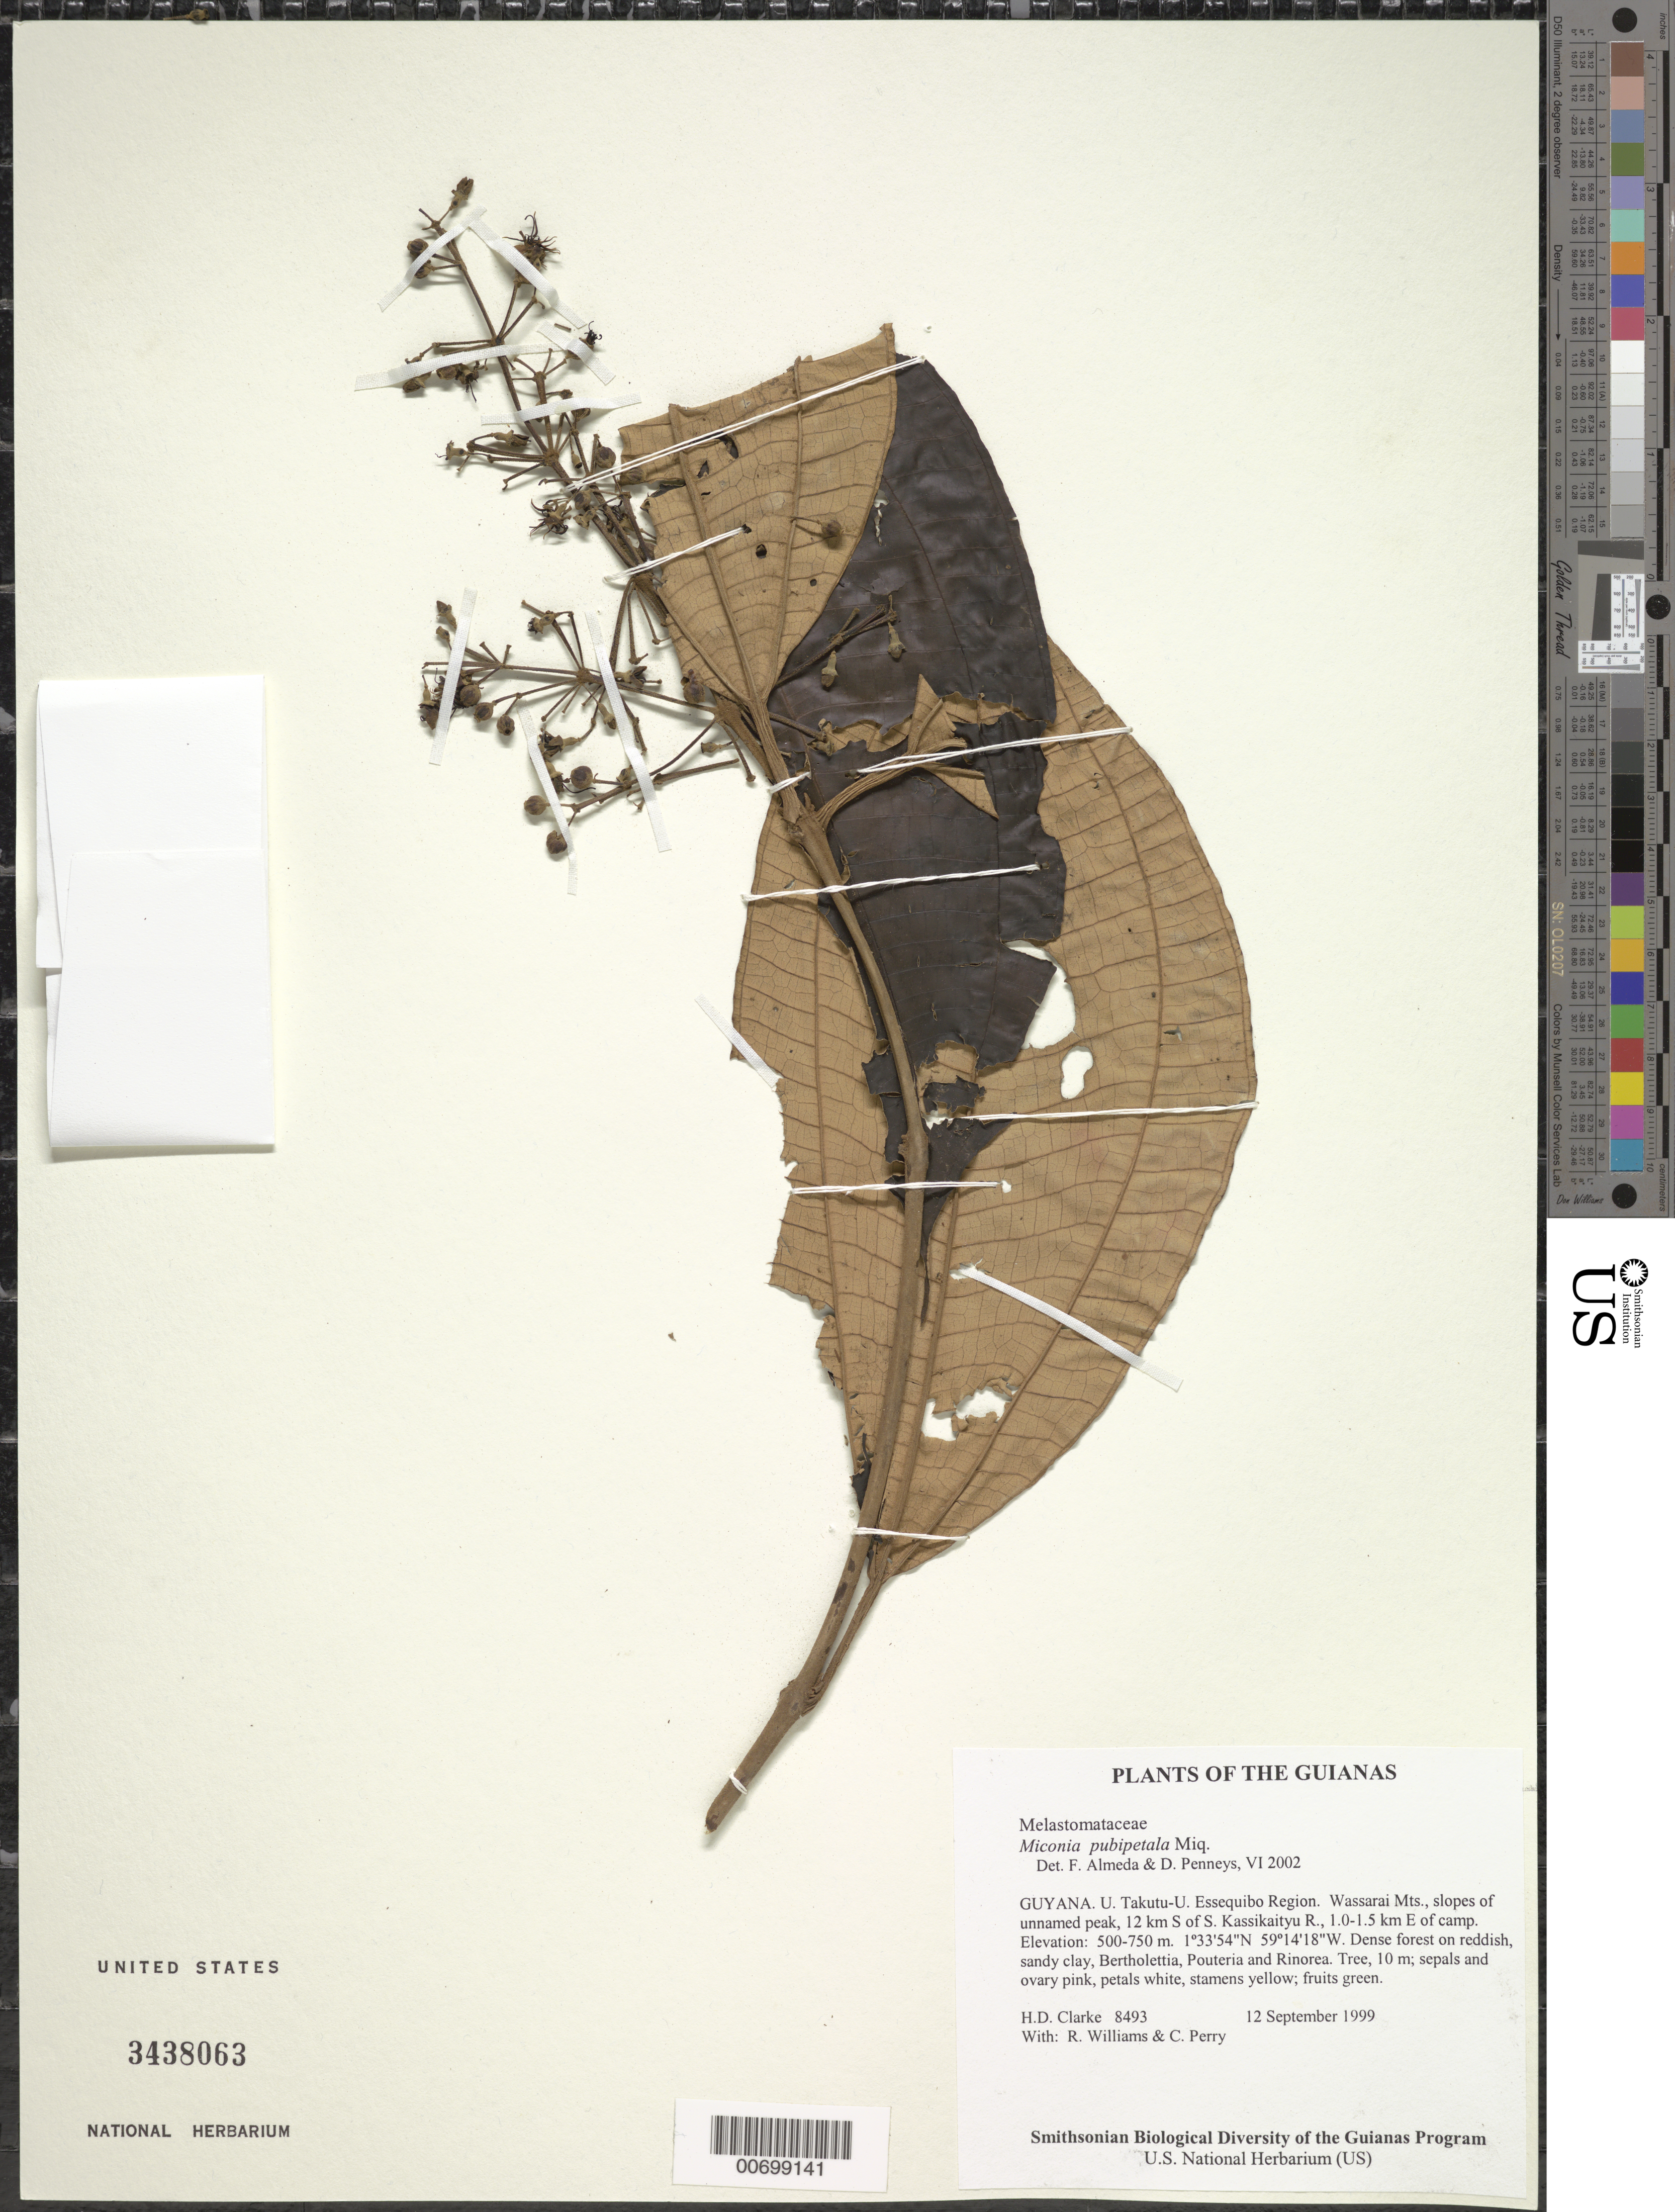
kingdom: Plantae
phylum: Tracheophyta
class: Magnoliopsida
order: Myrtales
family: Melastomataceae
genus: Miconia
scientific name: Miconia pubipetala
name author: Miq.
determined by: Almeda, F.; Penneys, D. S.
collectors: H. D. Clarke, R. Williams & C. Perry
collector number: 8493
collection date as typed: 12 September 1999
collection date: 1999-09-12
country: Guyana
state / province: U. Takutu-U. Essequibo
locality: Wassarai Mts., slopes of unnamed peak, 12 km S of S. Kassikaityu R., 1.0-1.5 km E of camp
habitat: Dense forest on reddish, sandy clay, Bertholettia, Pouteria and Rinorea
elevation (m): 500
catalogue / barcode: US 3438063